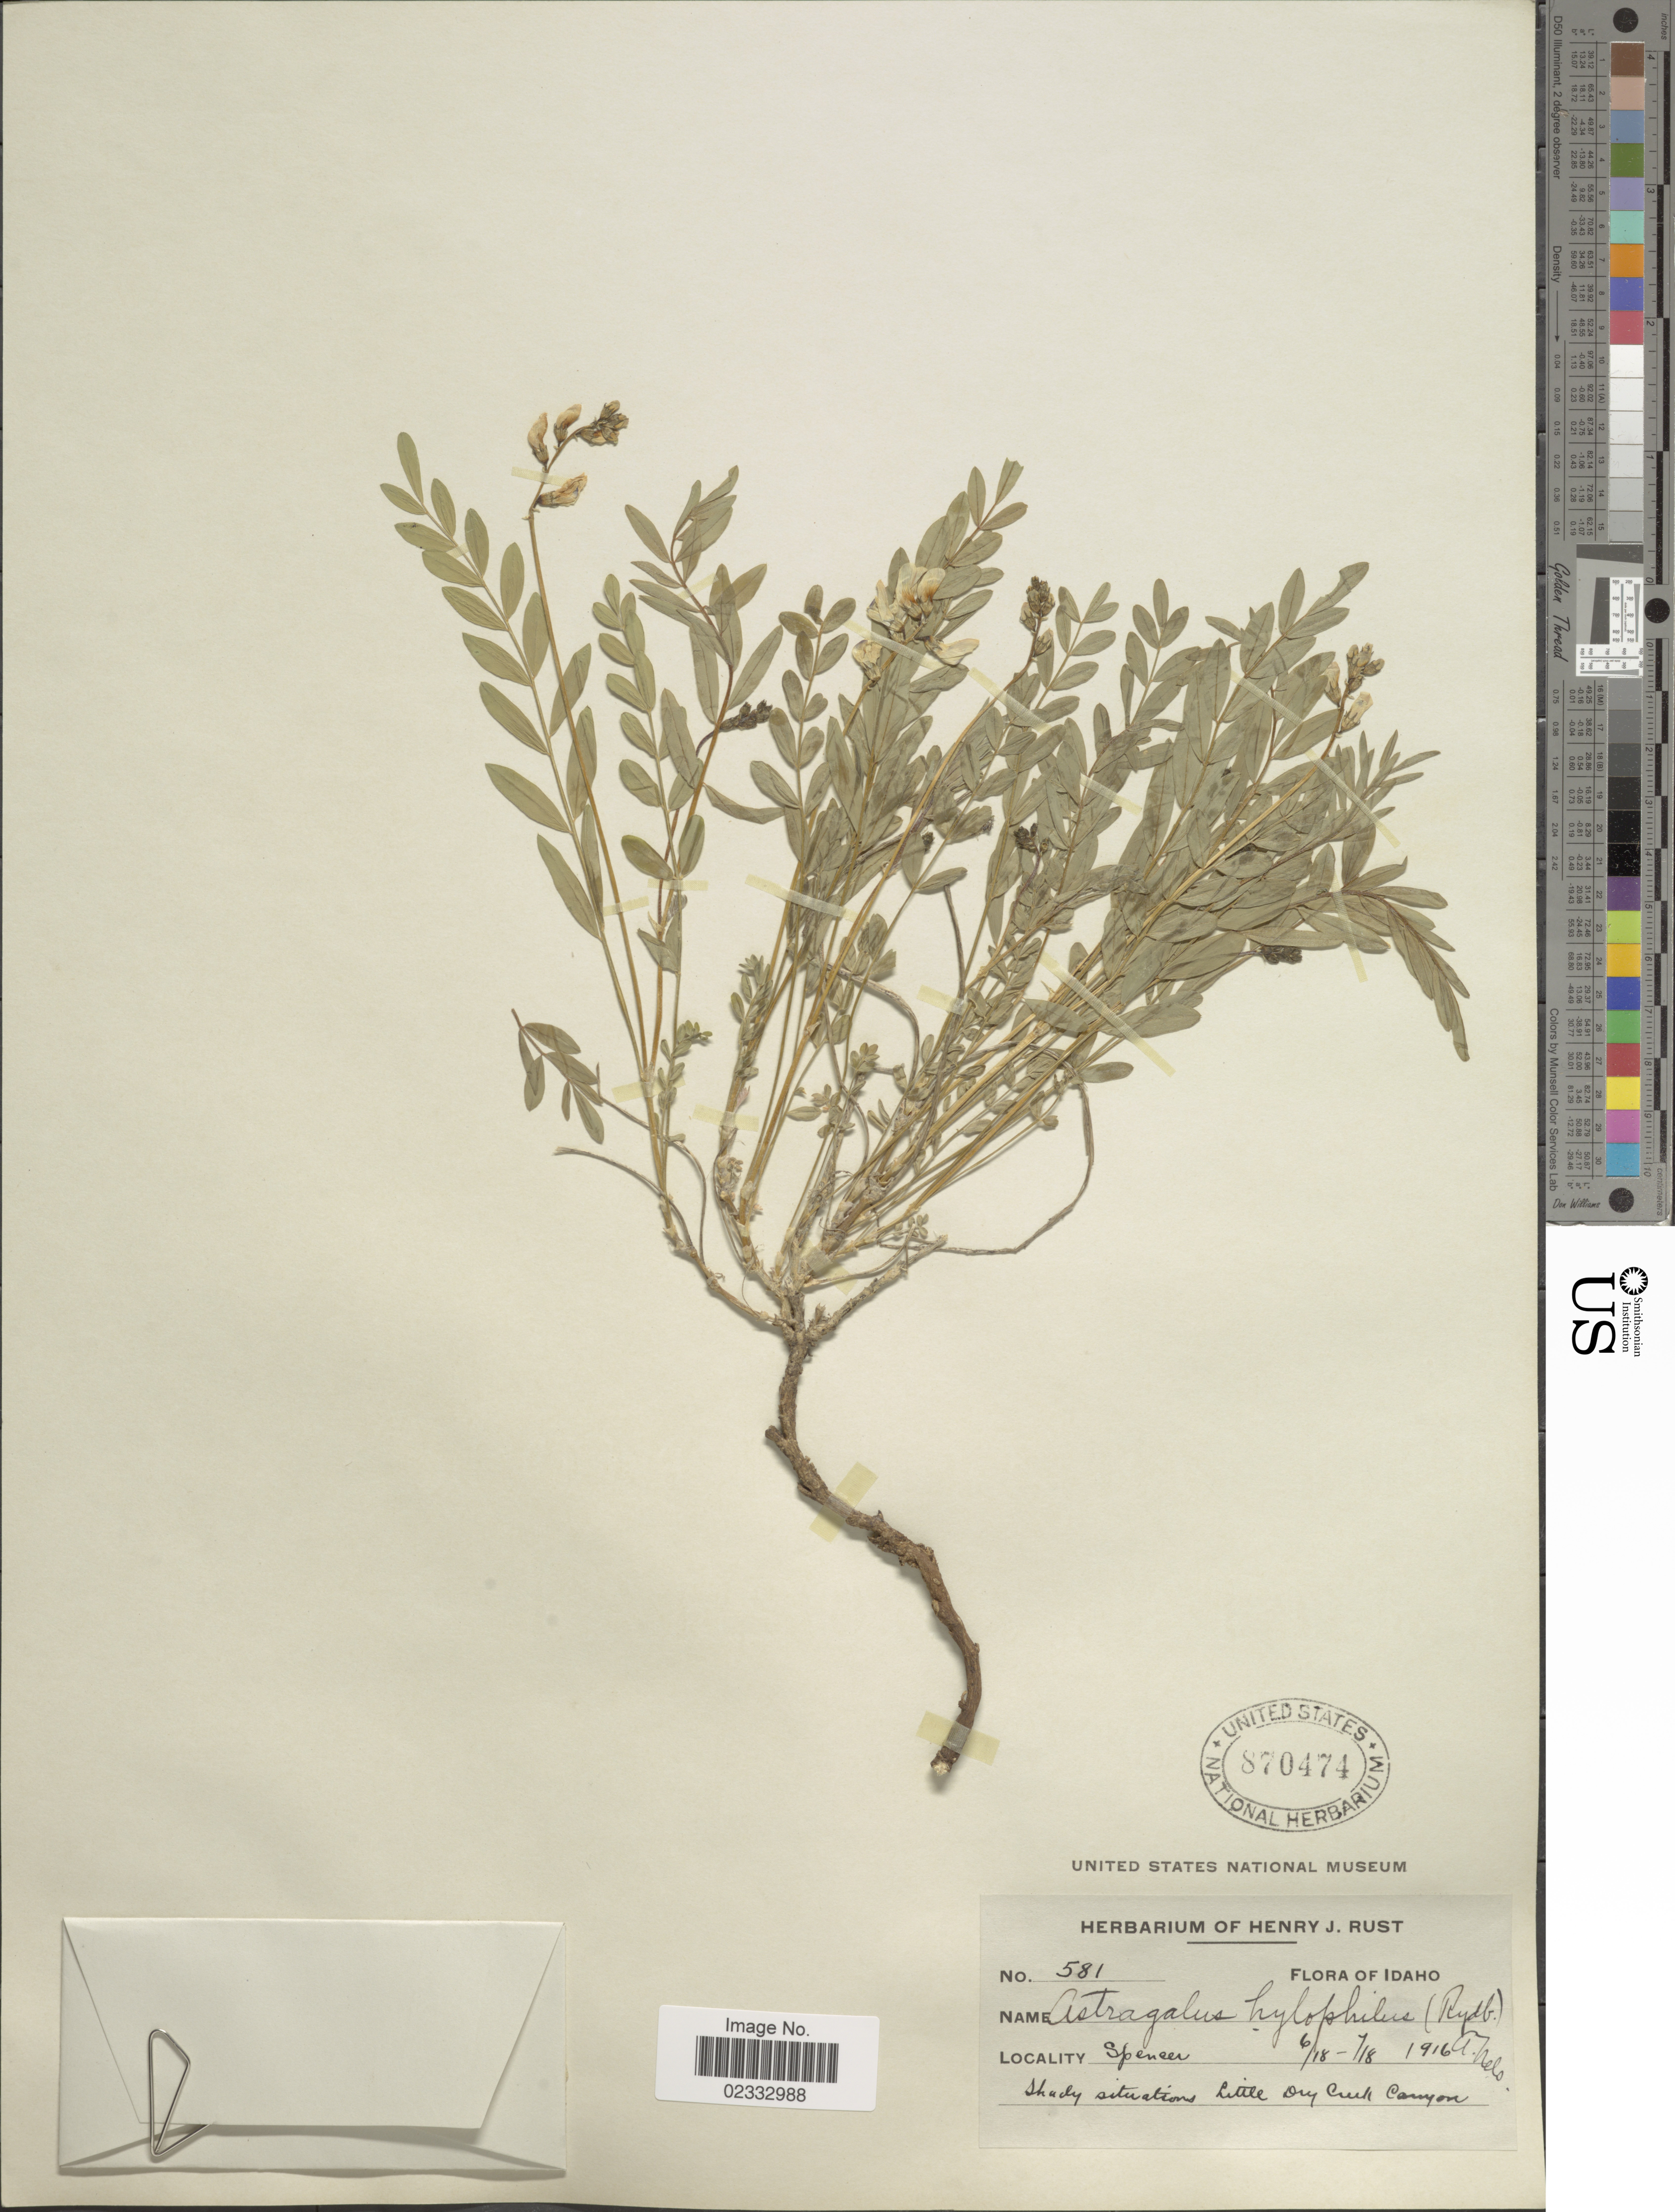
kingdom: Plantae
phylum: Tracheophyta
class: Magnoliopsida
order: Fabales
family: Fabaceae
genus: Astragalus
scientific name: Astragalus miser var. hylophilus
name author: (Rydb.) Barneby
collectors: ex herb. Henry J. Rust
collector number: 581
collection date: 1916-06-18/1916-07-18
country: United States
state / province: Idaho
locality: Spencer, Little Dry Creek Canyon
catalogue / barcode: US 870474